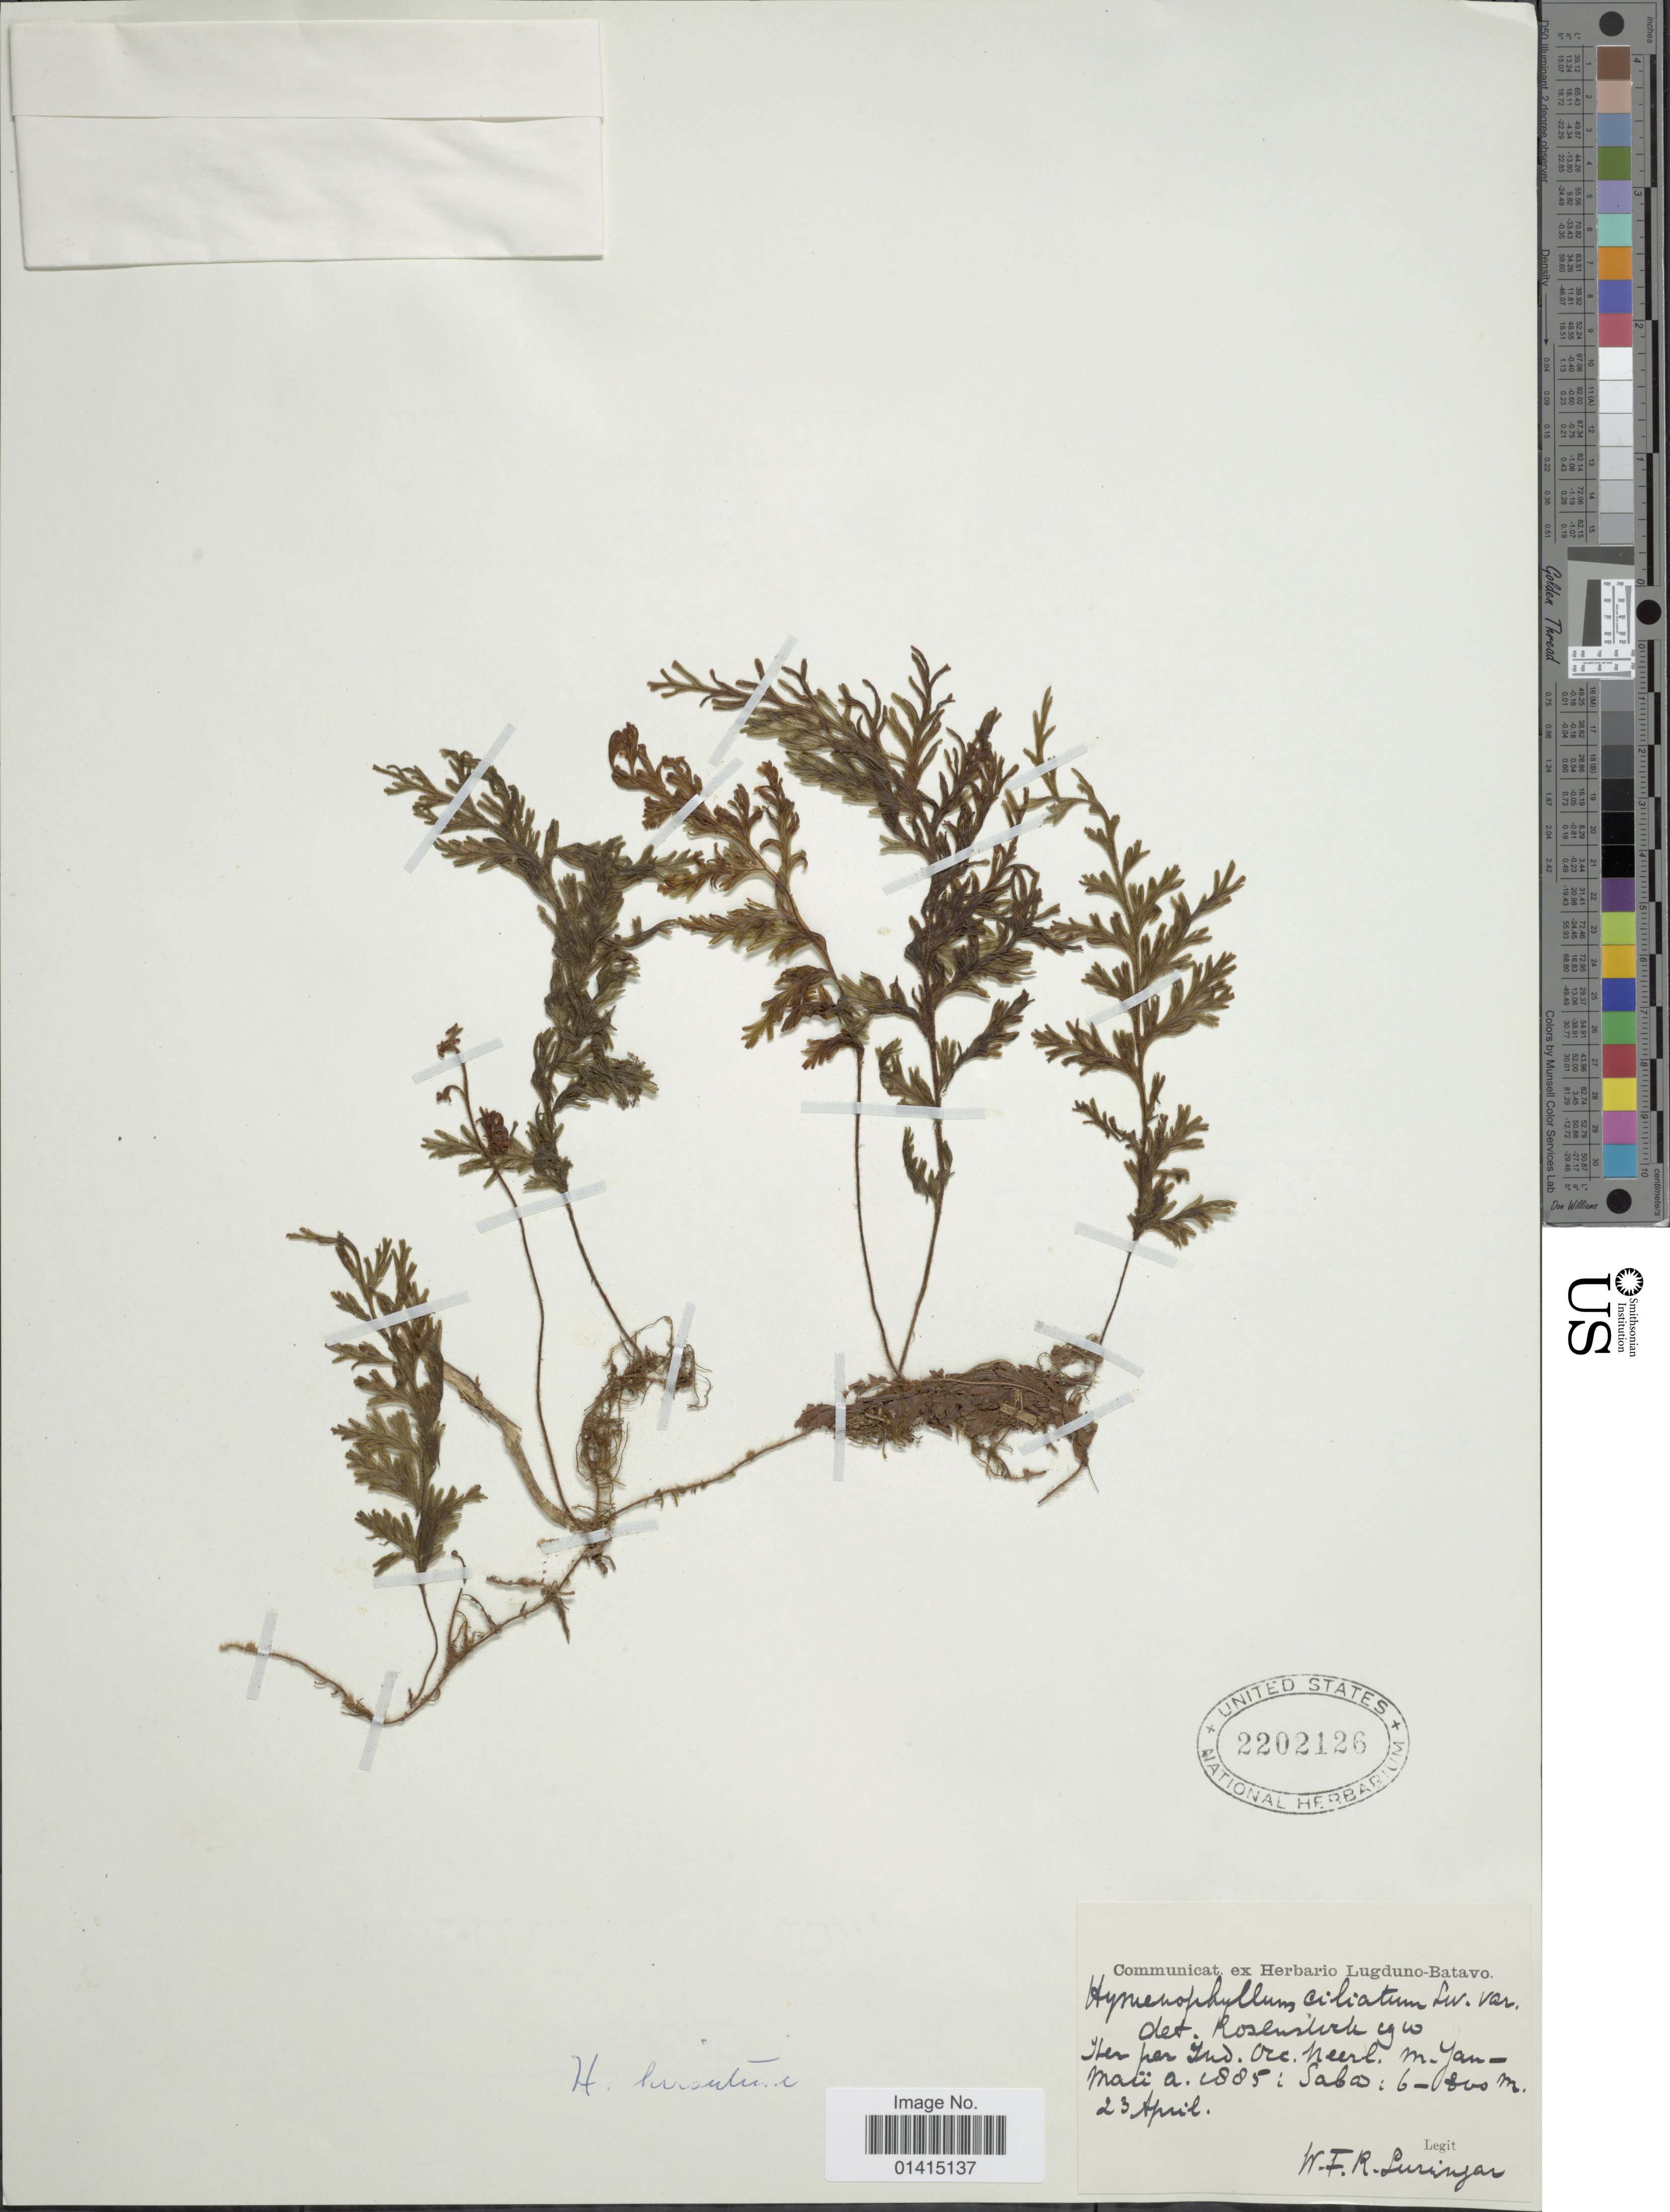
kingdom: Plantae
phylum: Tracheophyta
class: Polypodiopsida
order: Hymenophyllales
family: Hymenophyllaceae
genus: Hymenophyllum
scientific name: Hymenophyllum hirsutum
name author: (L.) Sw.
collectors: W. F. Suringar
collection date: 1885-04-23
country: Netherlands Antilles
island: Saba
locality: Saba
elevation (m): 600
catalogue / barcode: US 2202126